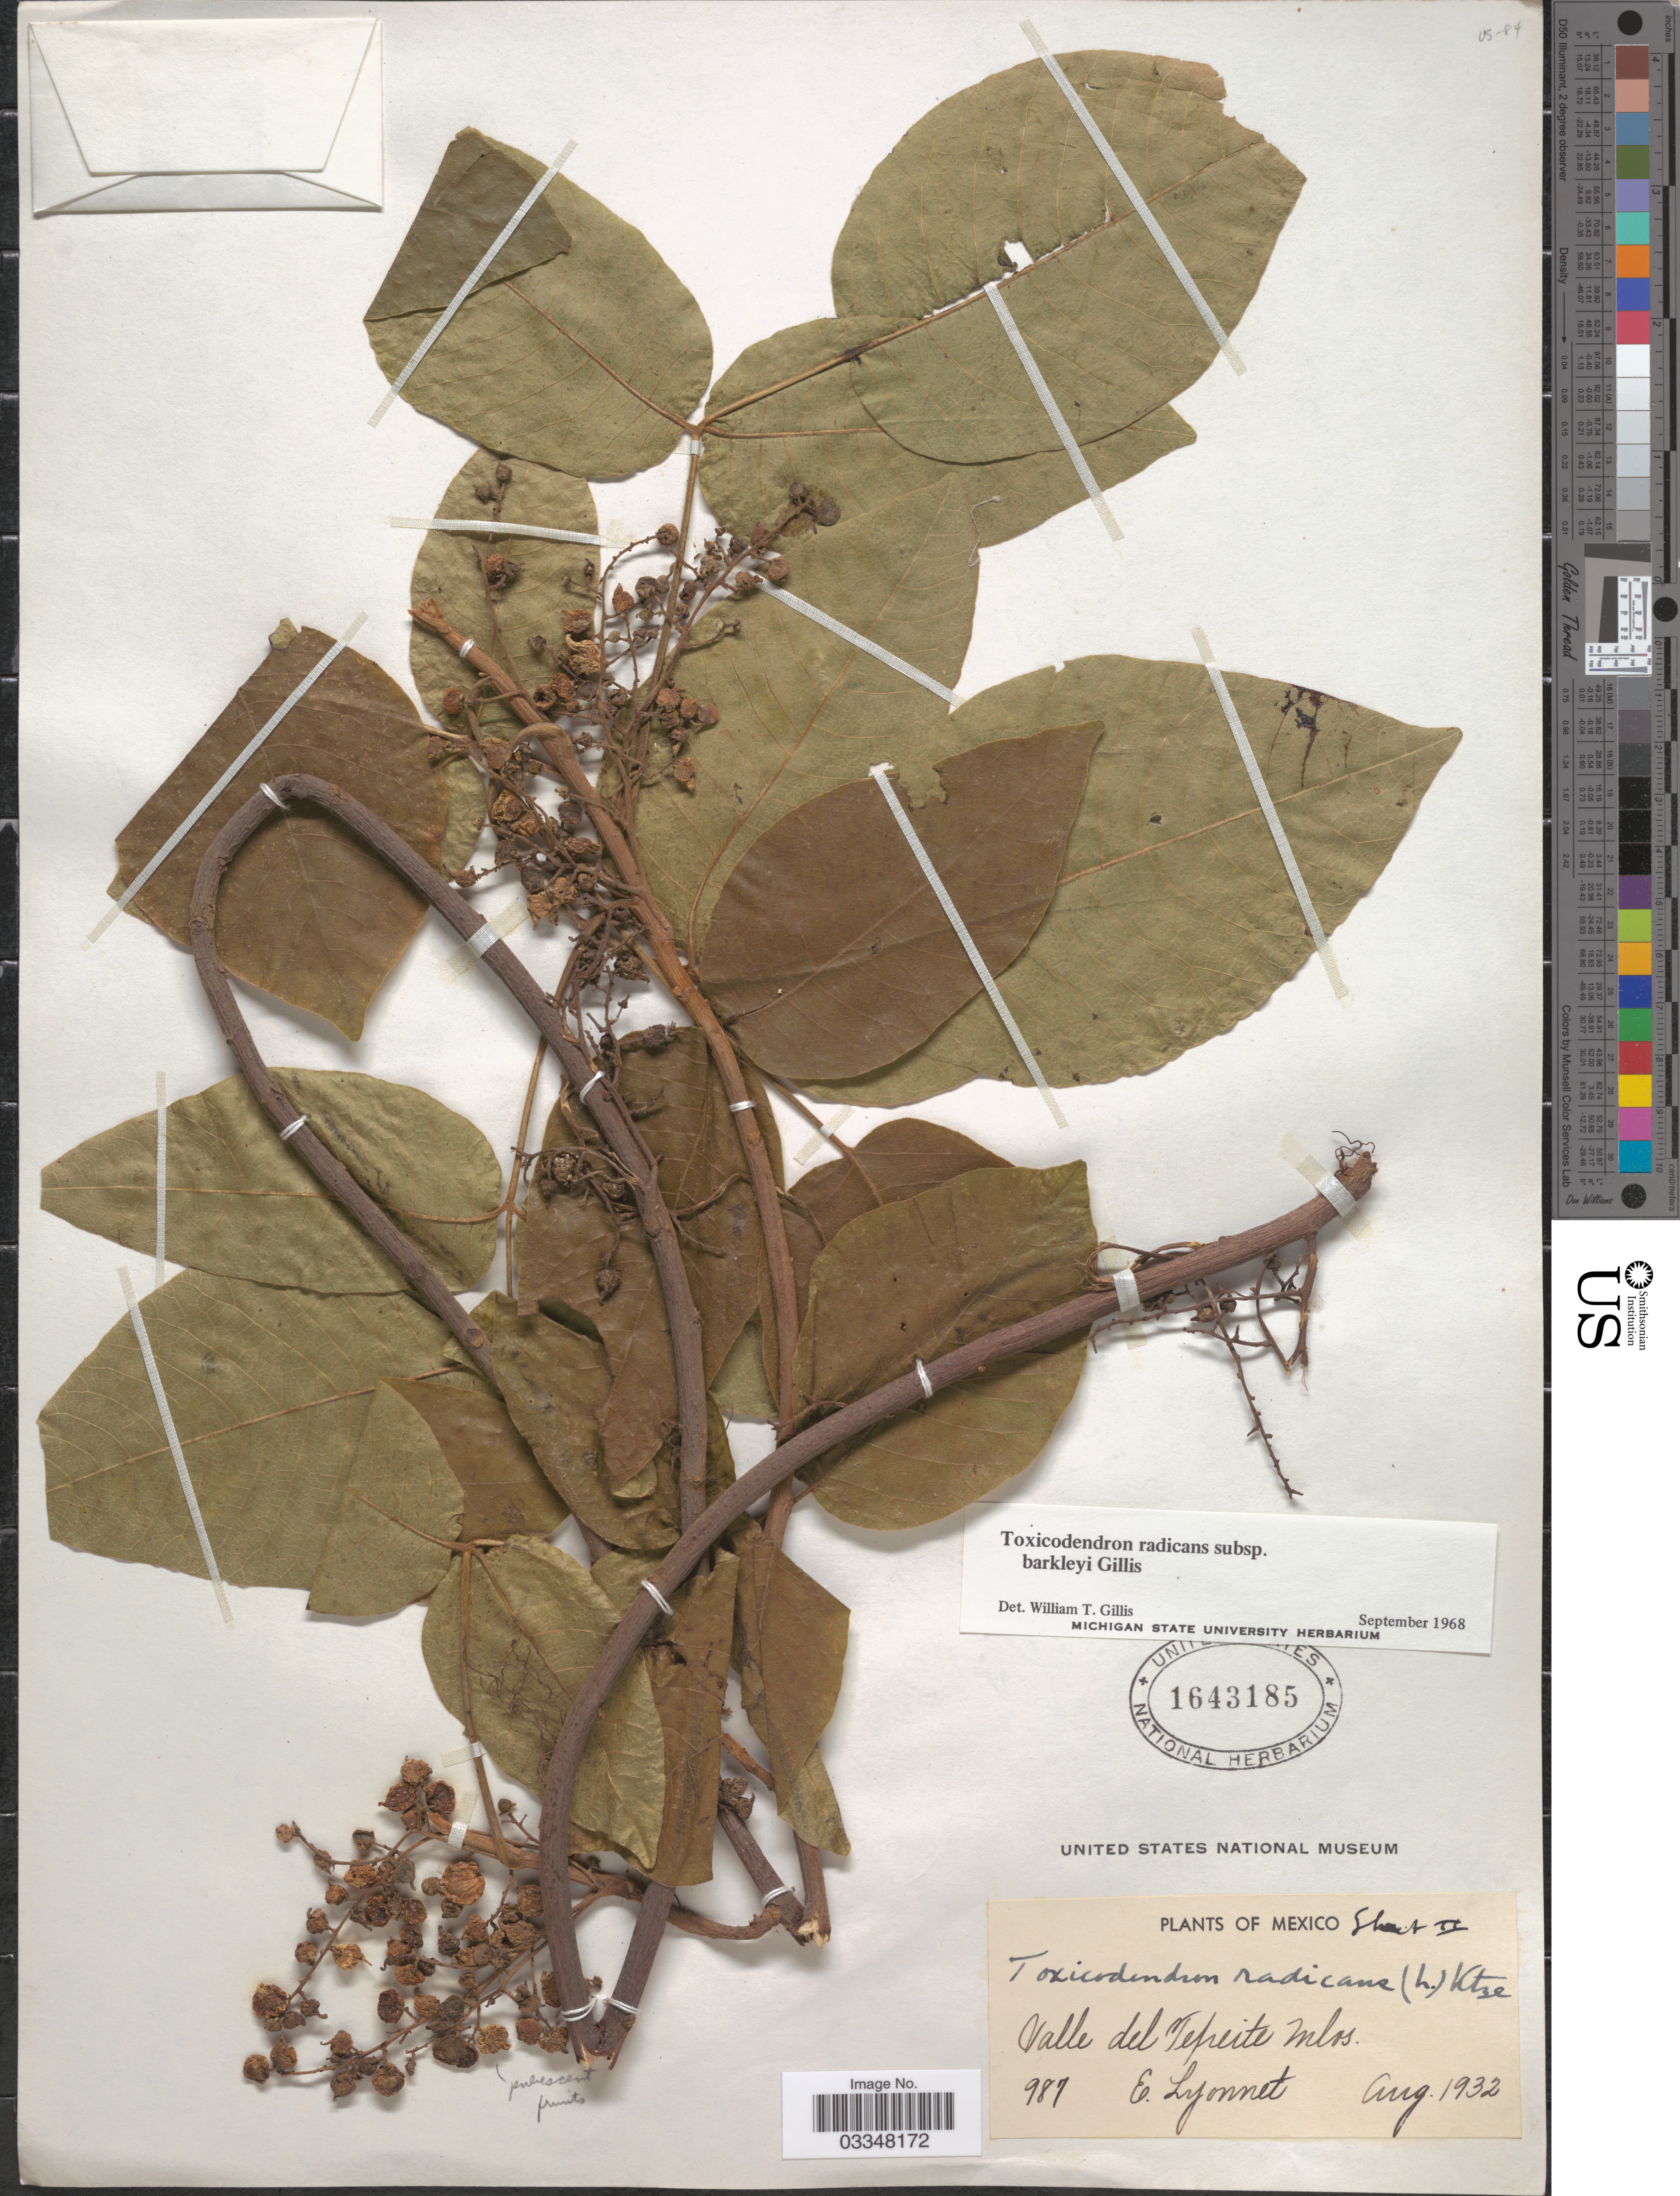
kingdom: Plantae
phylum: Tracheophyta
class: Magnoliopsida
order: Sapindales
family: Anacardiaceae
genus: Toxicodendron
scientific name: Toxicodendron radicans subsp. barkleyi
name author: Gillis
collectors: E. Lyonnet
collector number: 987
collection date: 1932-08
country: Mexico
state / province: Morelos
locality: Valle del Tepeite.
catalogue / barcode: US 1643185